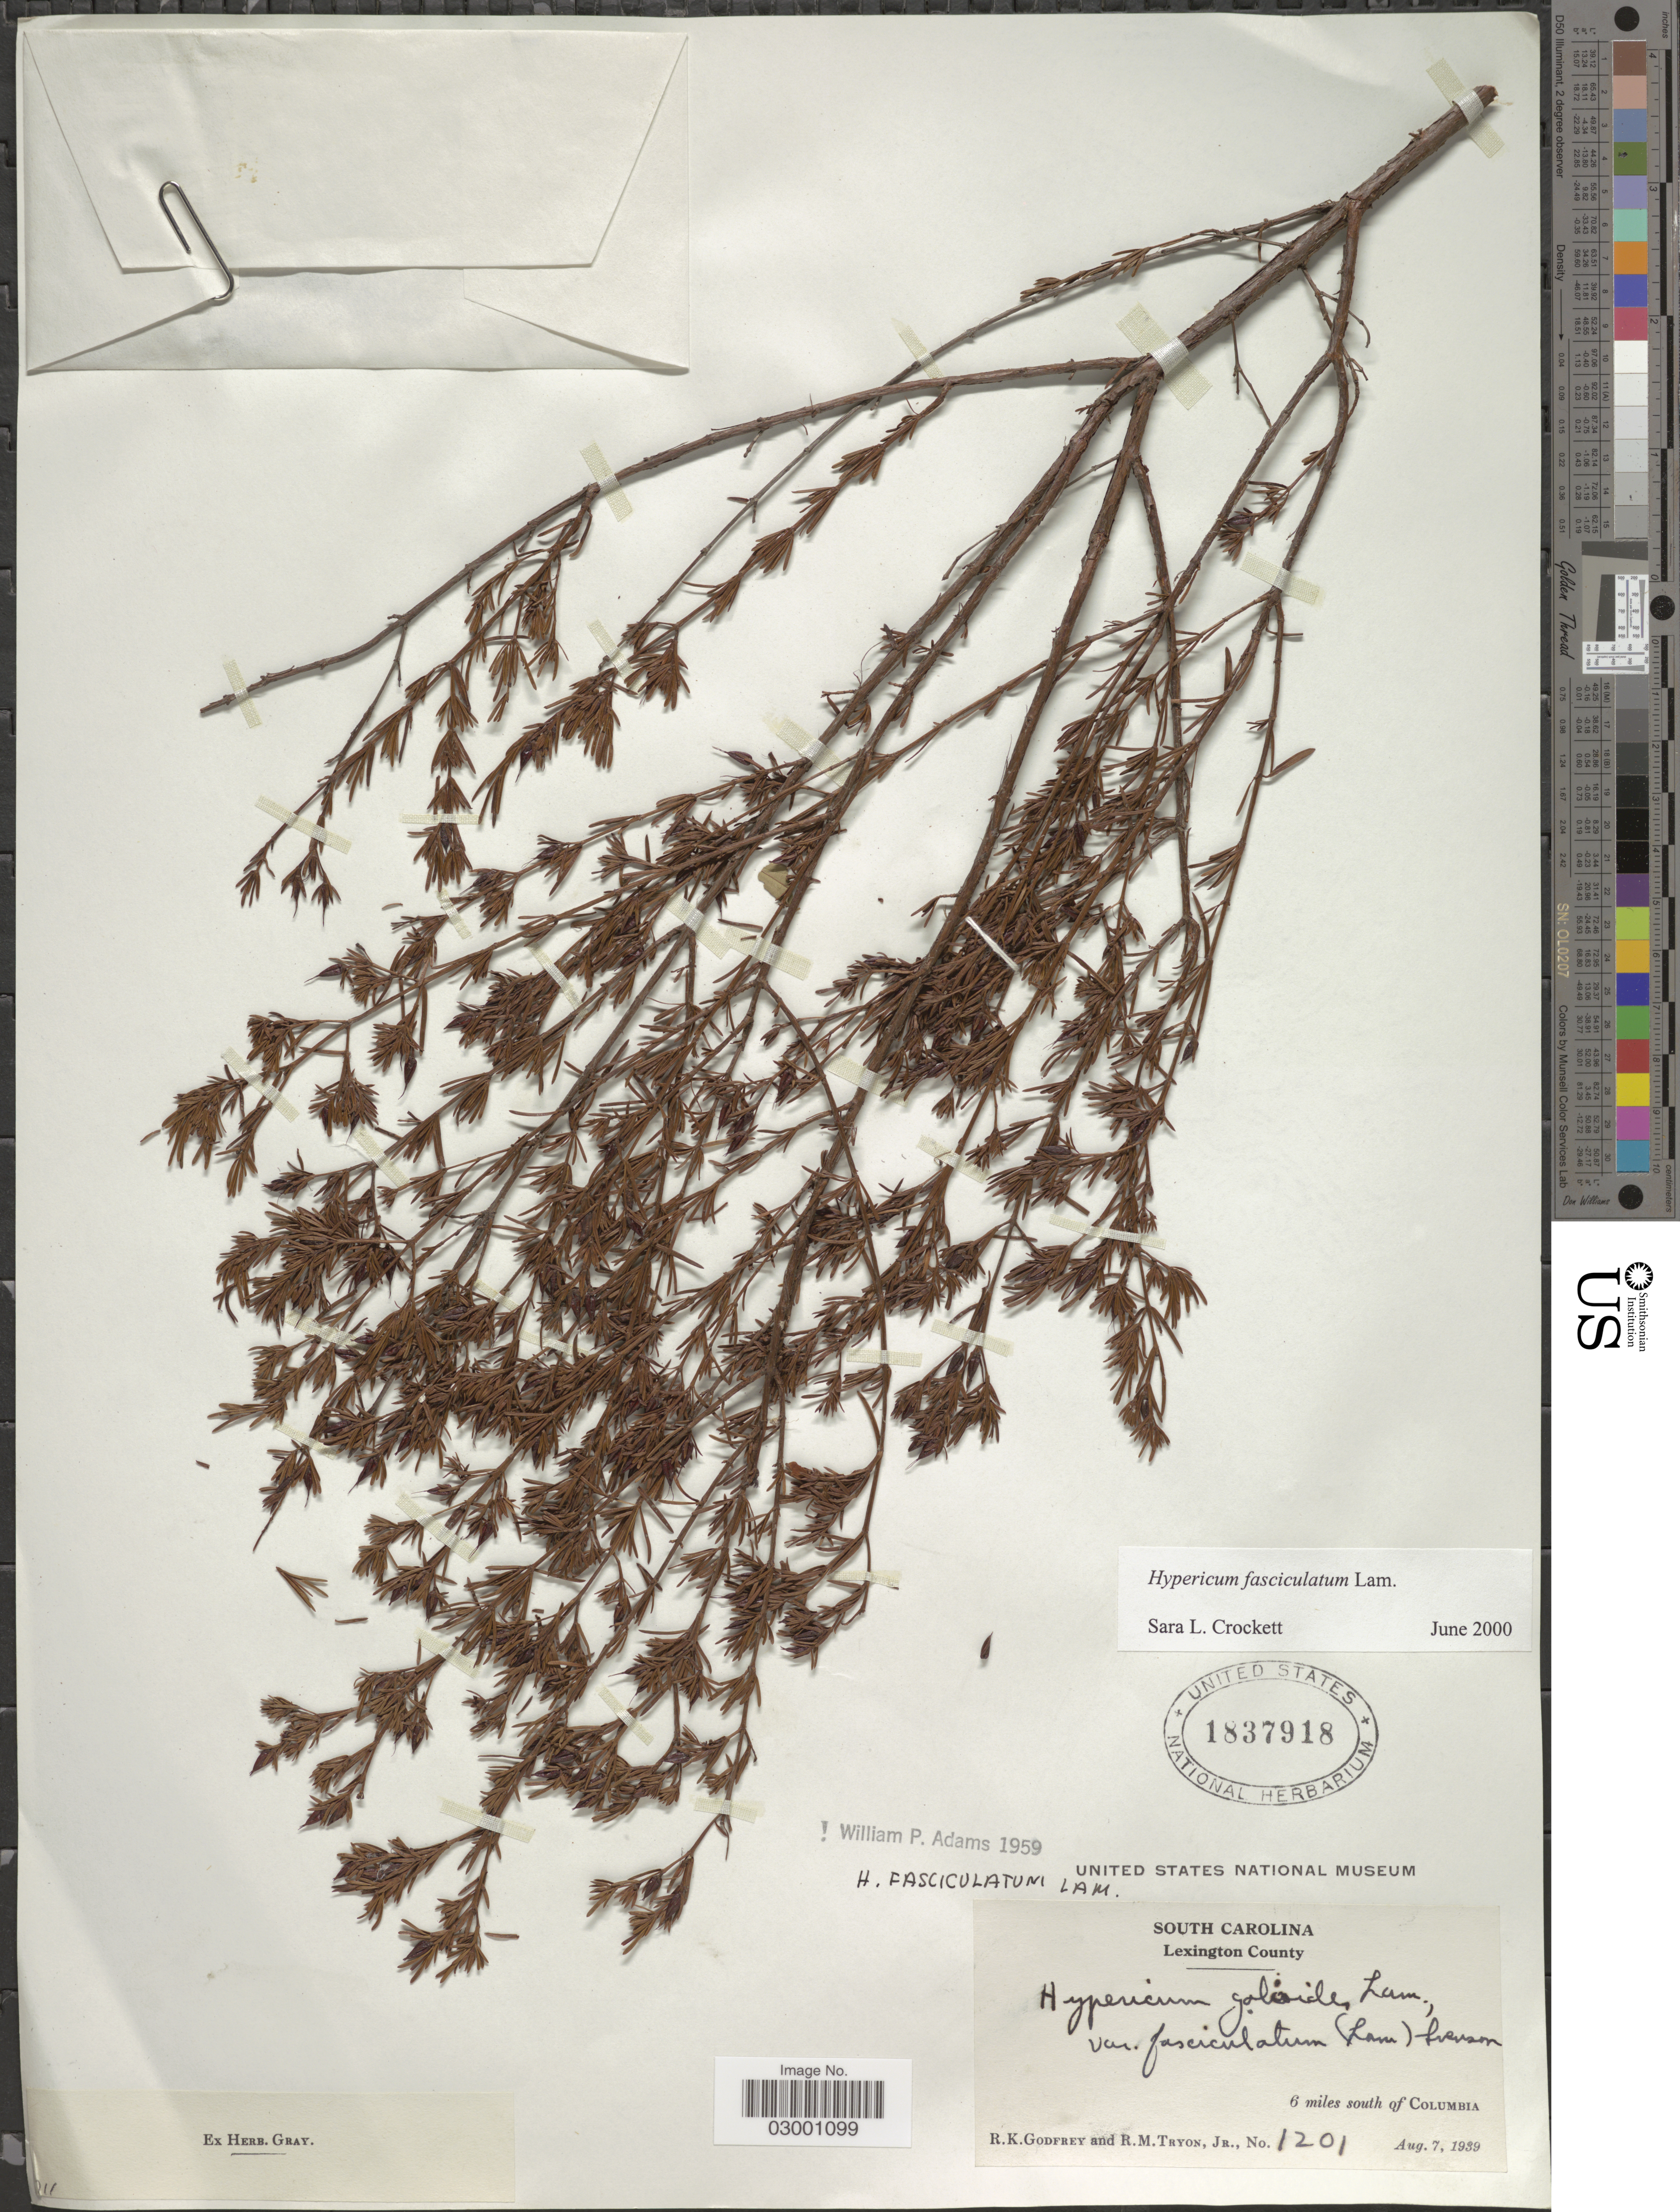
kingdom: Plantae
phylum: Tracheophyta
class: Magnoliopsida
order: Malpighiales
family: Hypericaceae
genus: Hypericum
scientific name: Hypericum fasciculatum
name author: Lam.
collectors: R. K. Godfrey & R. Tryon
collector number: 1201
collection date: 1939-08-07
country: United States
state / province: South Carolina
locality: Lexington County, 6 mi south of Columbia.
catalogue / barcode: US 1837918